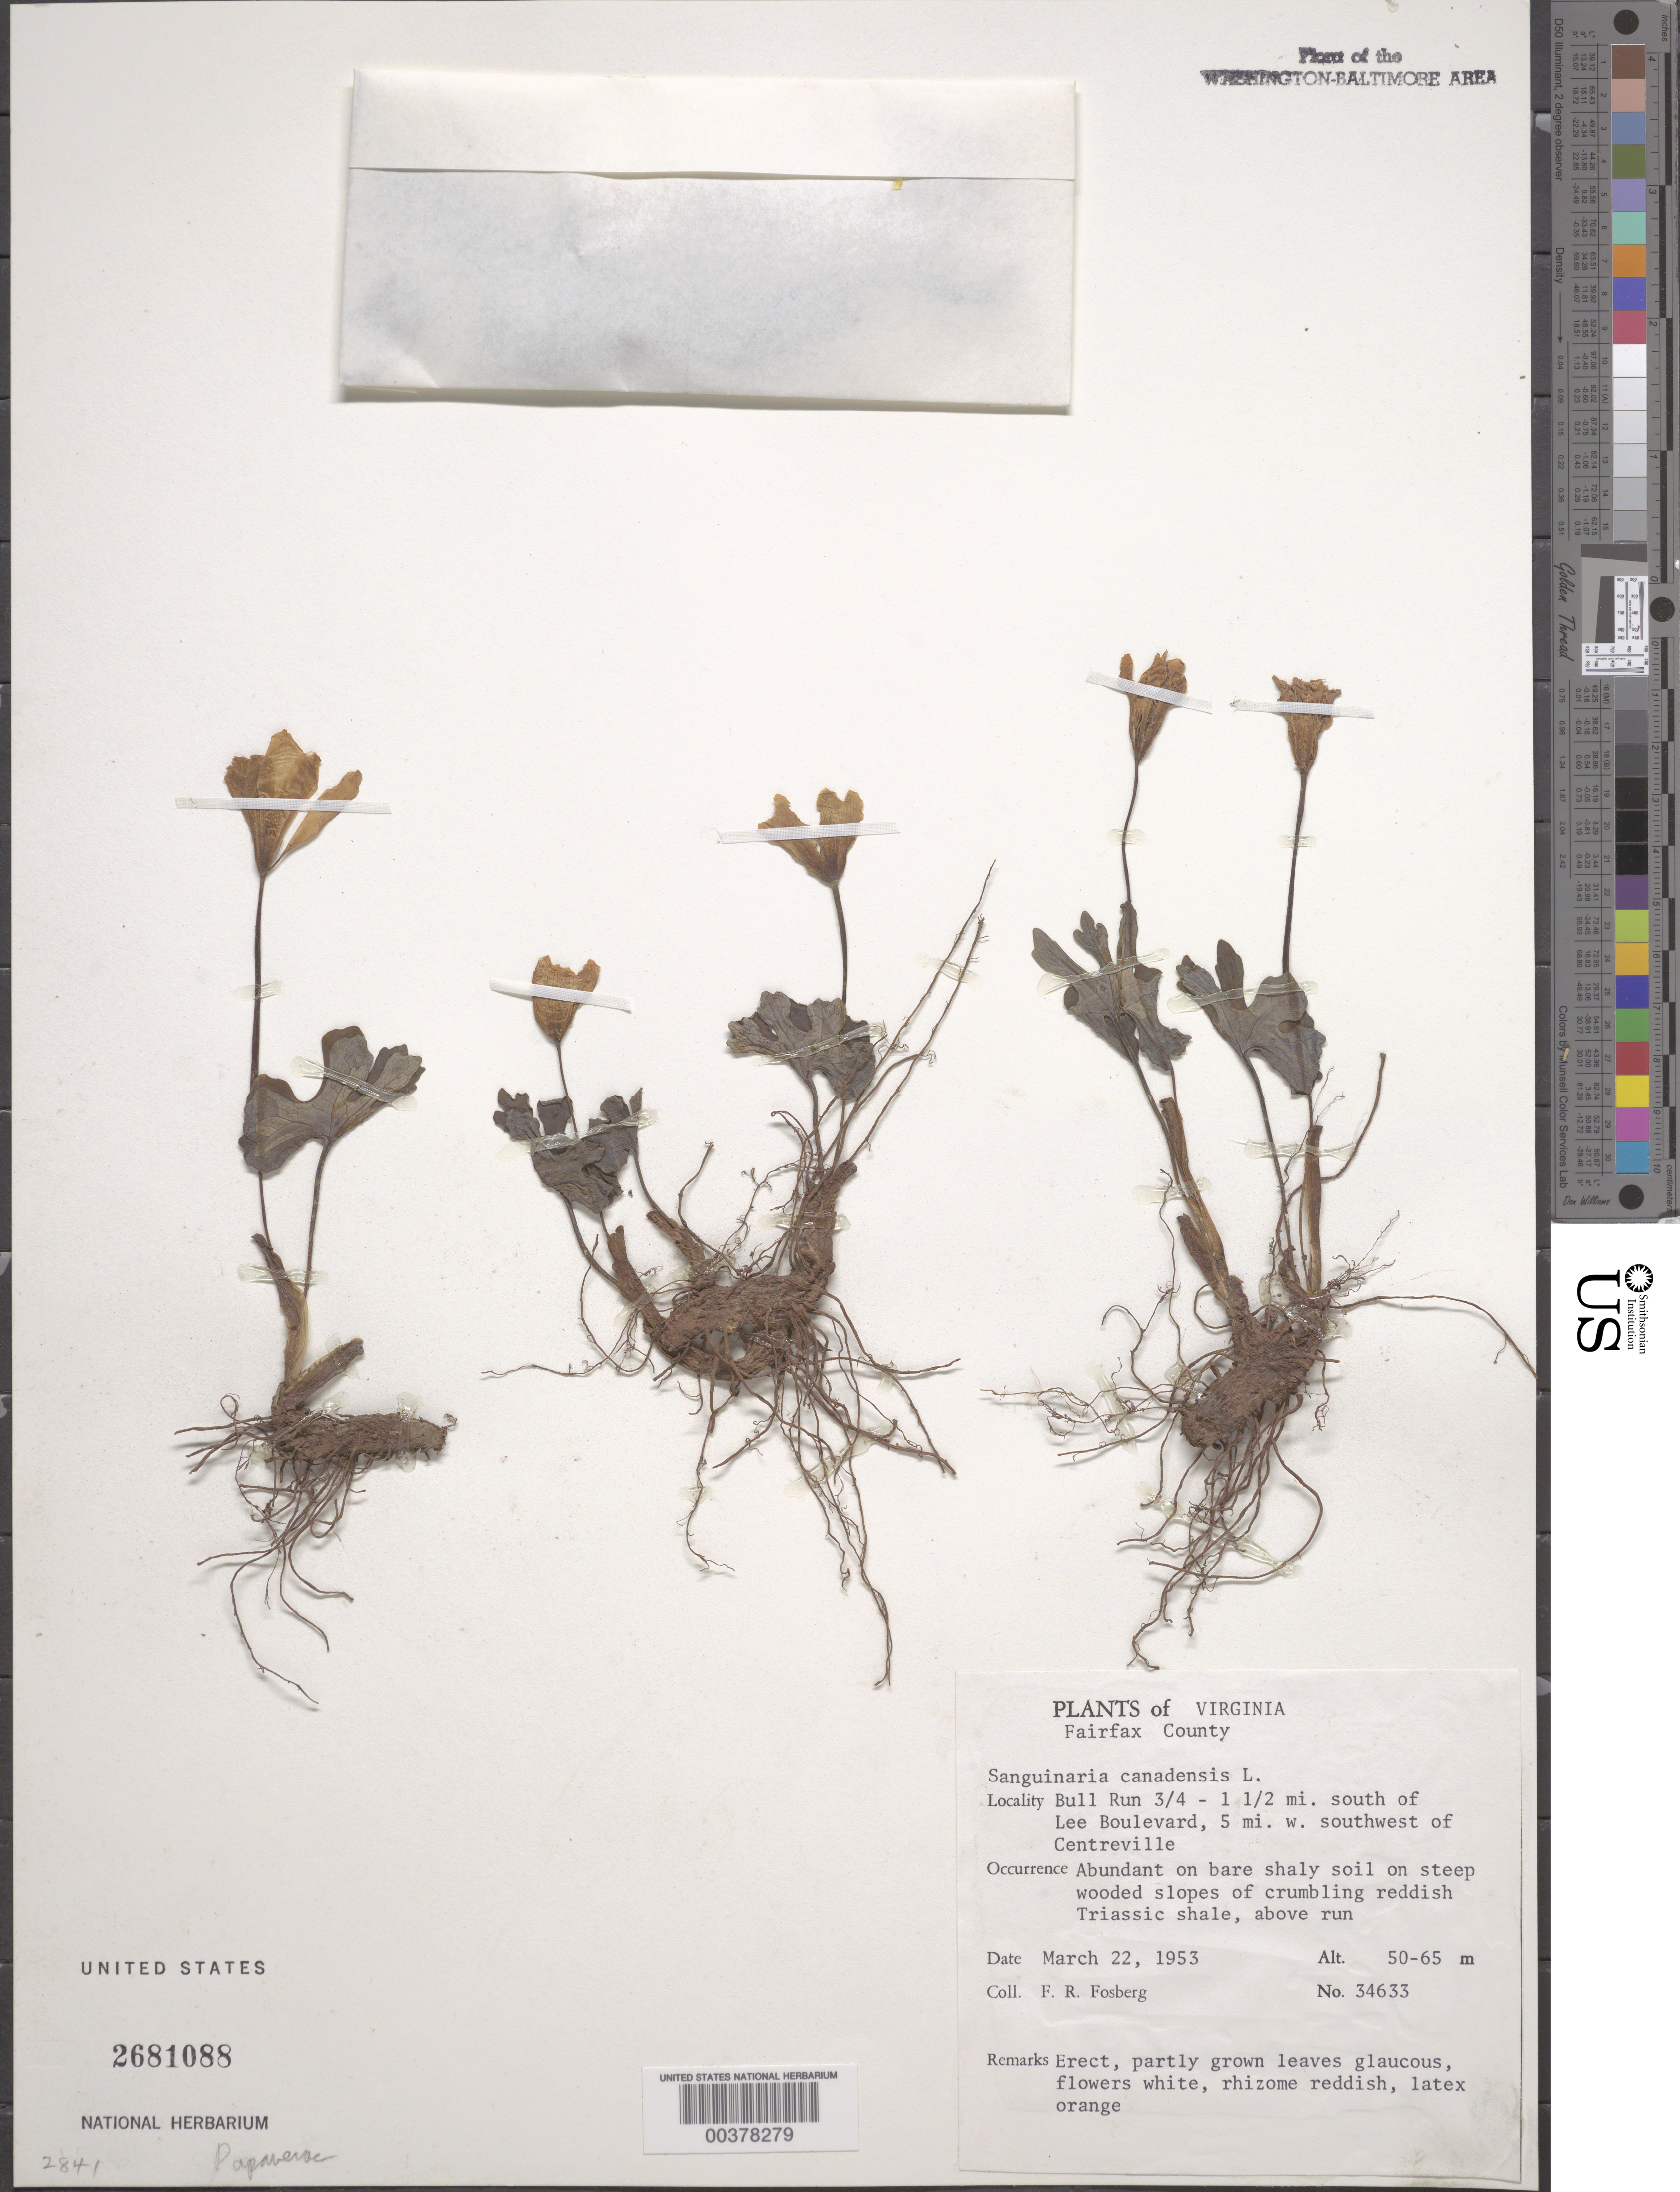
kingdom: Plantae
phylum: Tracheophyta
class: Magnoliopsida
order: Ranunculales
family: Papaveraceae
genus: Sanguinaria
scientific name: Sanguinaria canadensis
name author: L.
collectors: F. R. Fosberg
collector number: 34633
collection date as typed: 22 Mar 1953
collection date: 1953-03-22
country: United States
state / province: Virginia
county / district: Fairfax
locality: Bull Run, south of Lee Boulevard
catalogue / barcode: US 2681088